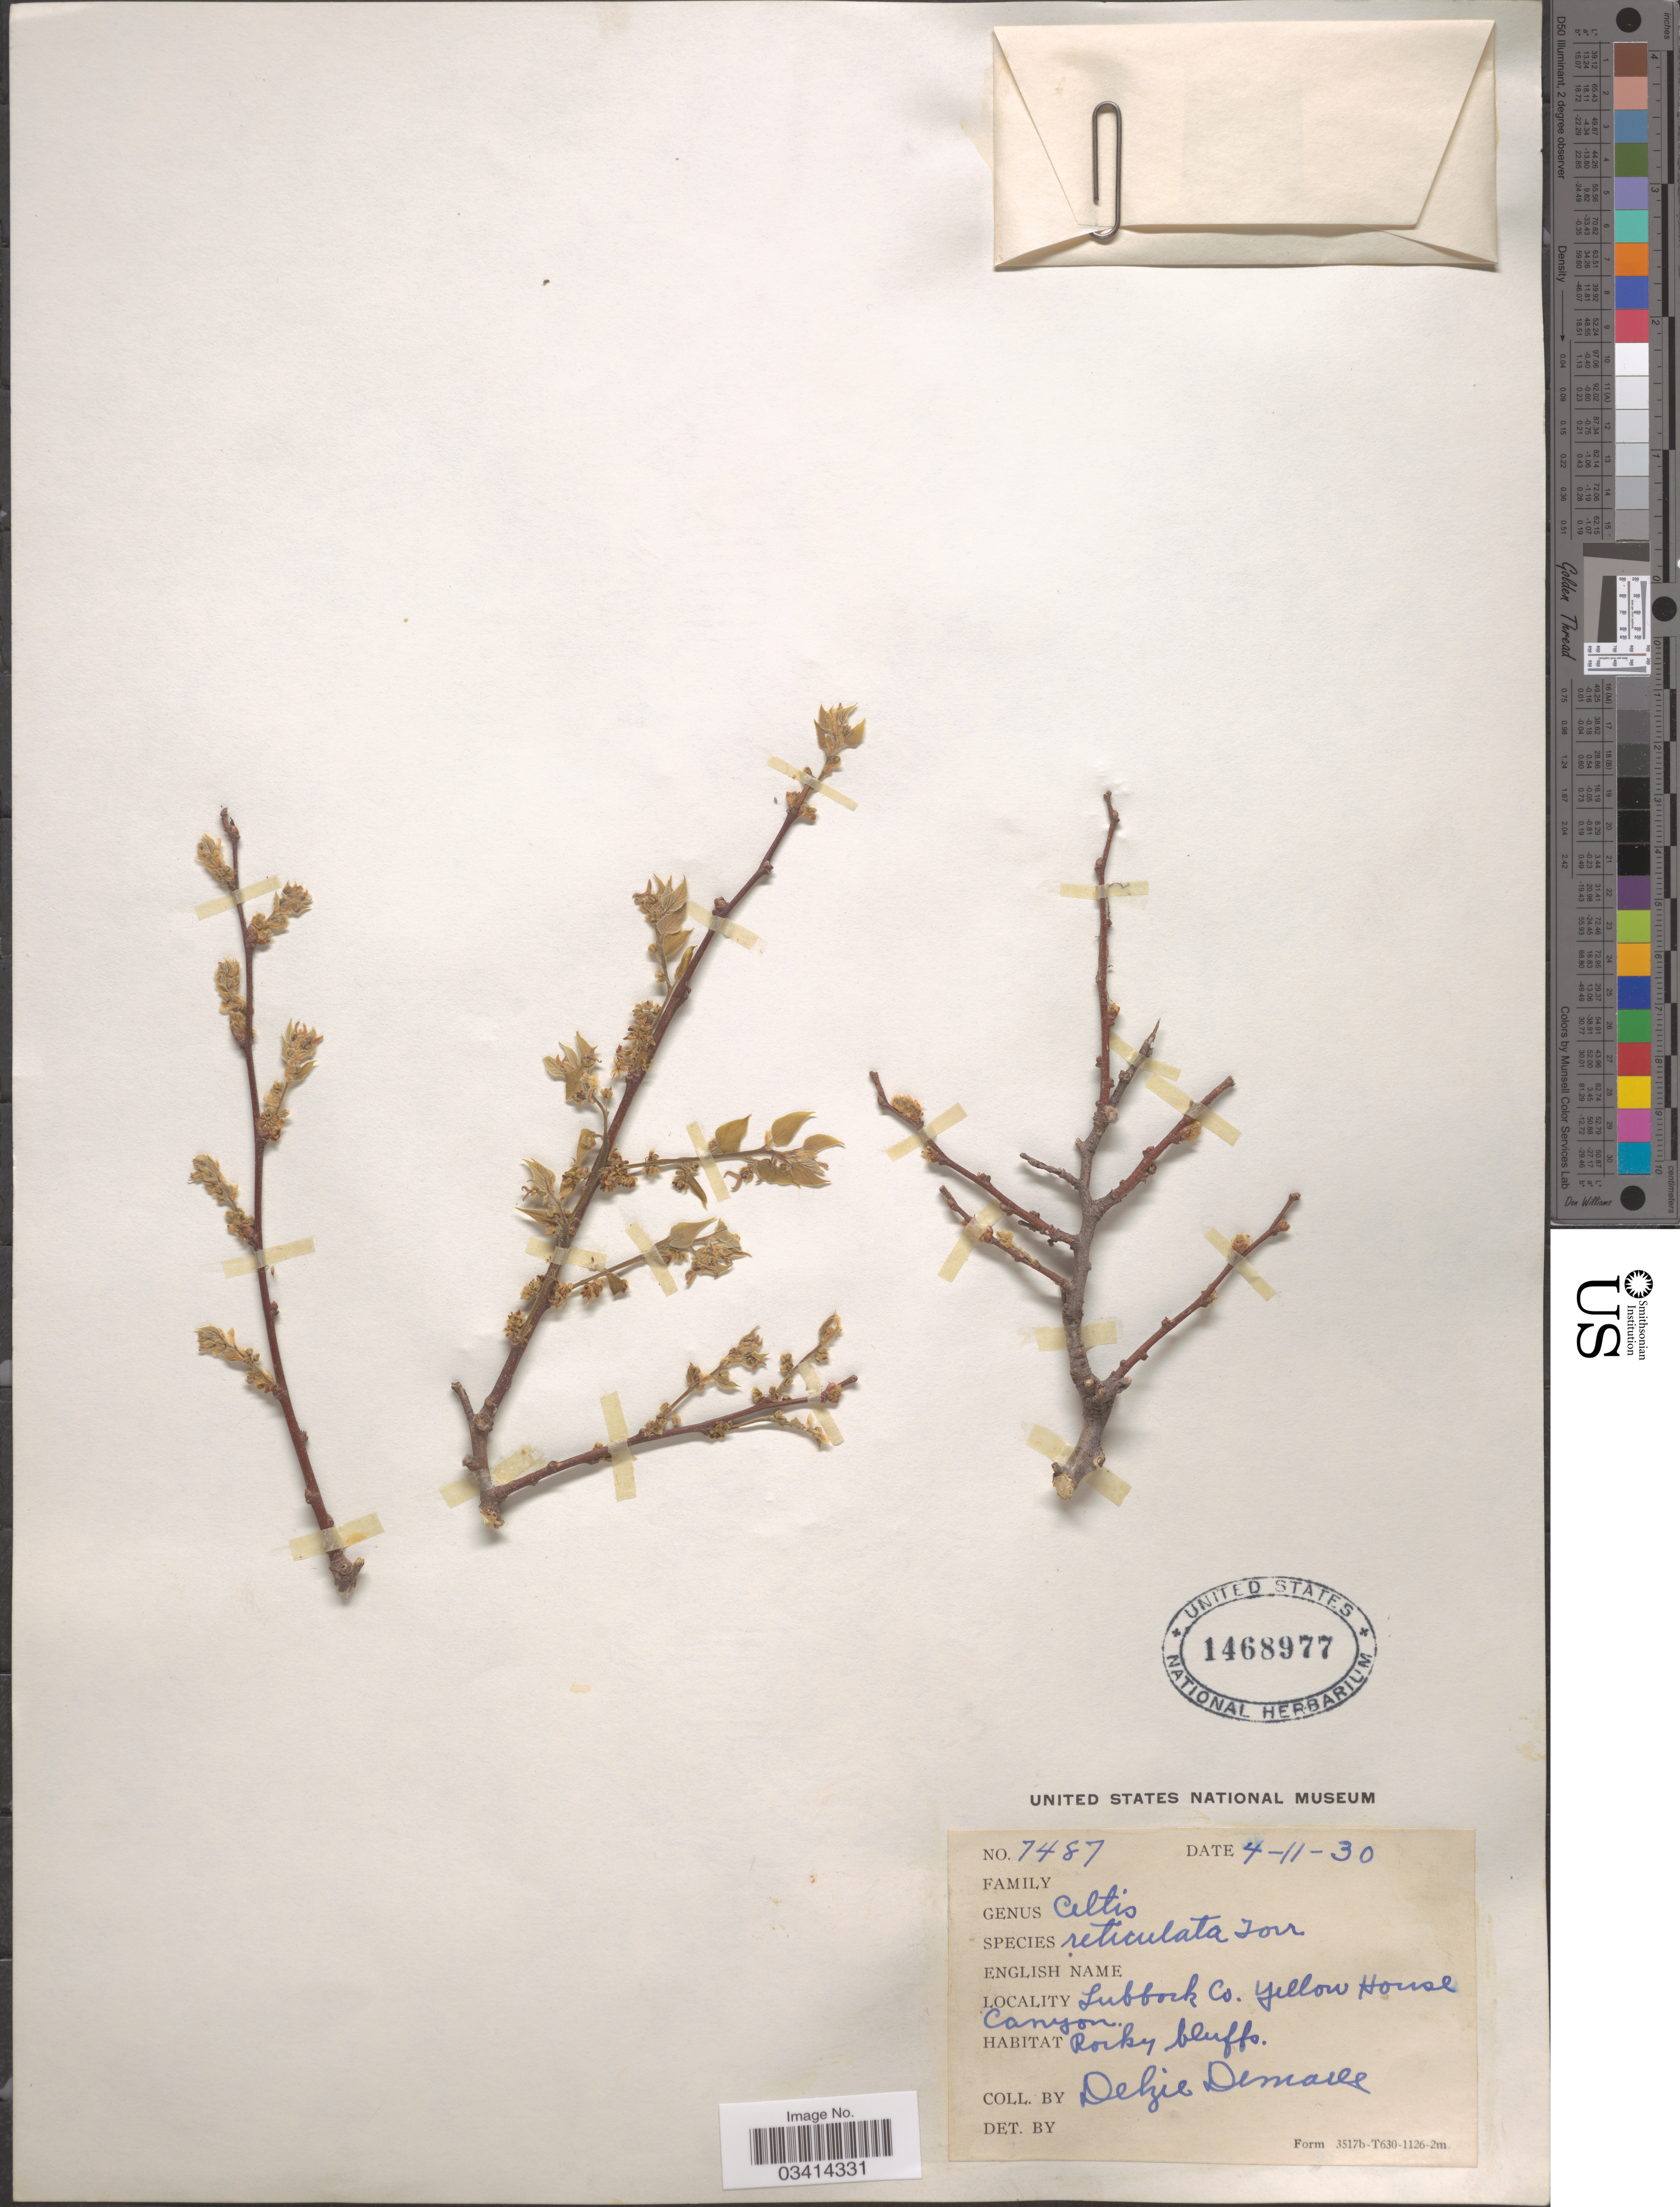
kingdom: Plantae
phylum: Tracheophyta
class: Magnoliopsida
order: Rosales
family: Cannabaceae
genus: Celtis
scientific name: Celtis reticulata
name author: Torr.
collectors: D. Demaree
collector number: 7487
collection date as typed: Transcribed d/m/y: 11/4/30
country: United States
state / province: Texas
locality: Lubbock Co. Yellow House Canyon.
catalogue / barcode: US 1468977